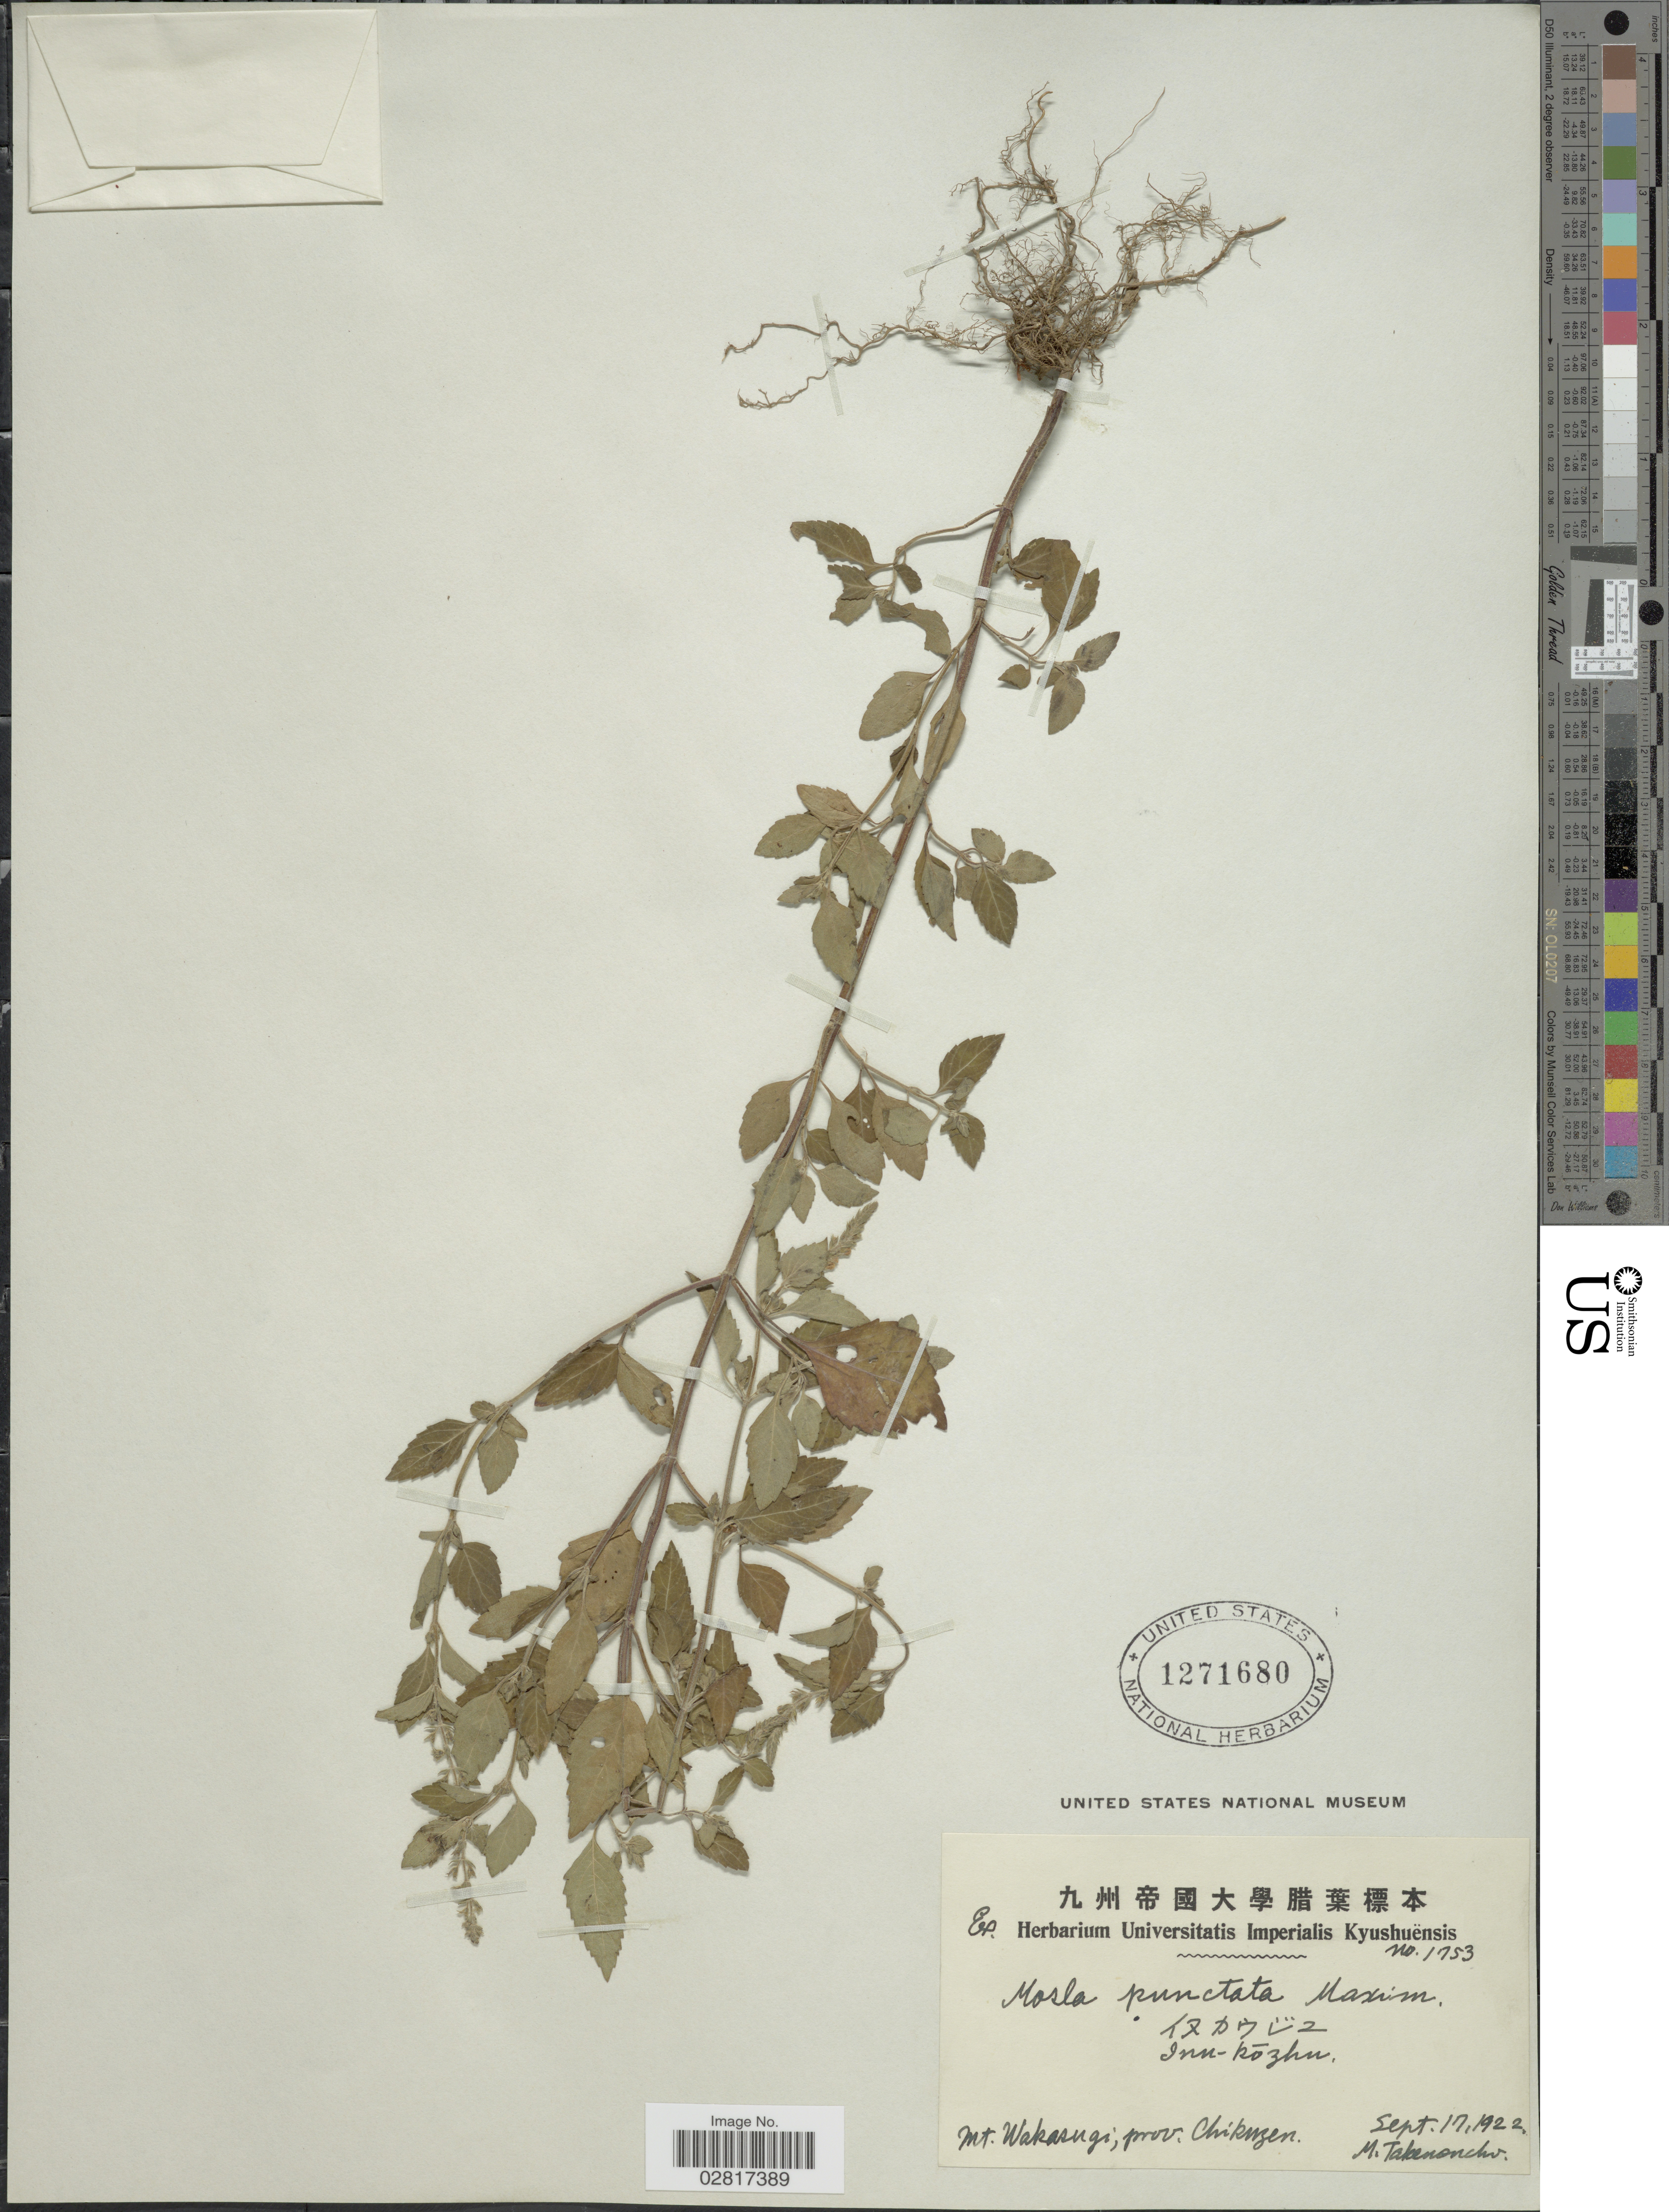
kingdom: Plantae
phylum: Tracheophyta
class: Magnoliopsida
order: Lamiales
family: Lamiaceae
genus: Mosla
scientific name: Mosla scabra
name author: (Thunb.) C.Y. Wu & H.W. Li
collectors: M. Takenonchi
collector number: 1753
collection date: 1922-09-17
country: Japan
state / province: Hukuoka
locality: Mt. Wakasngi; prov. Chikuzen.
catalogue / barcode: US 1271680